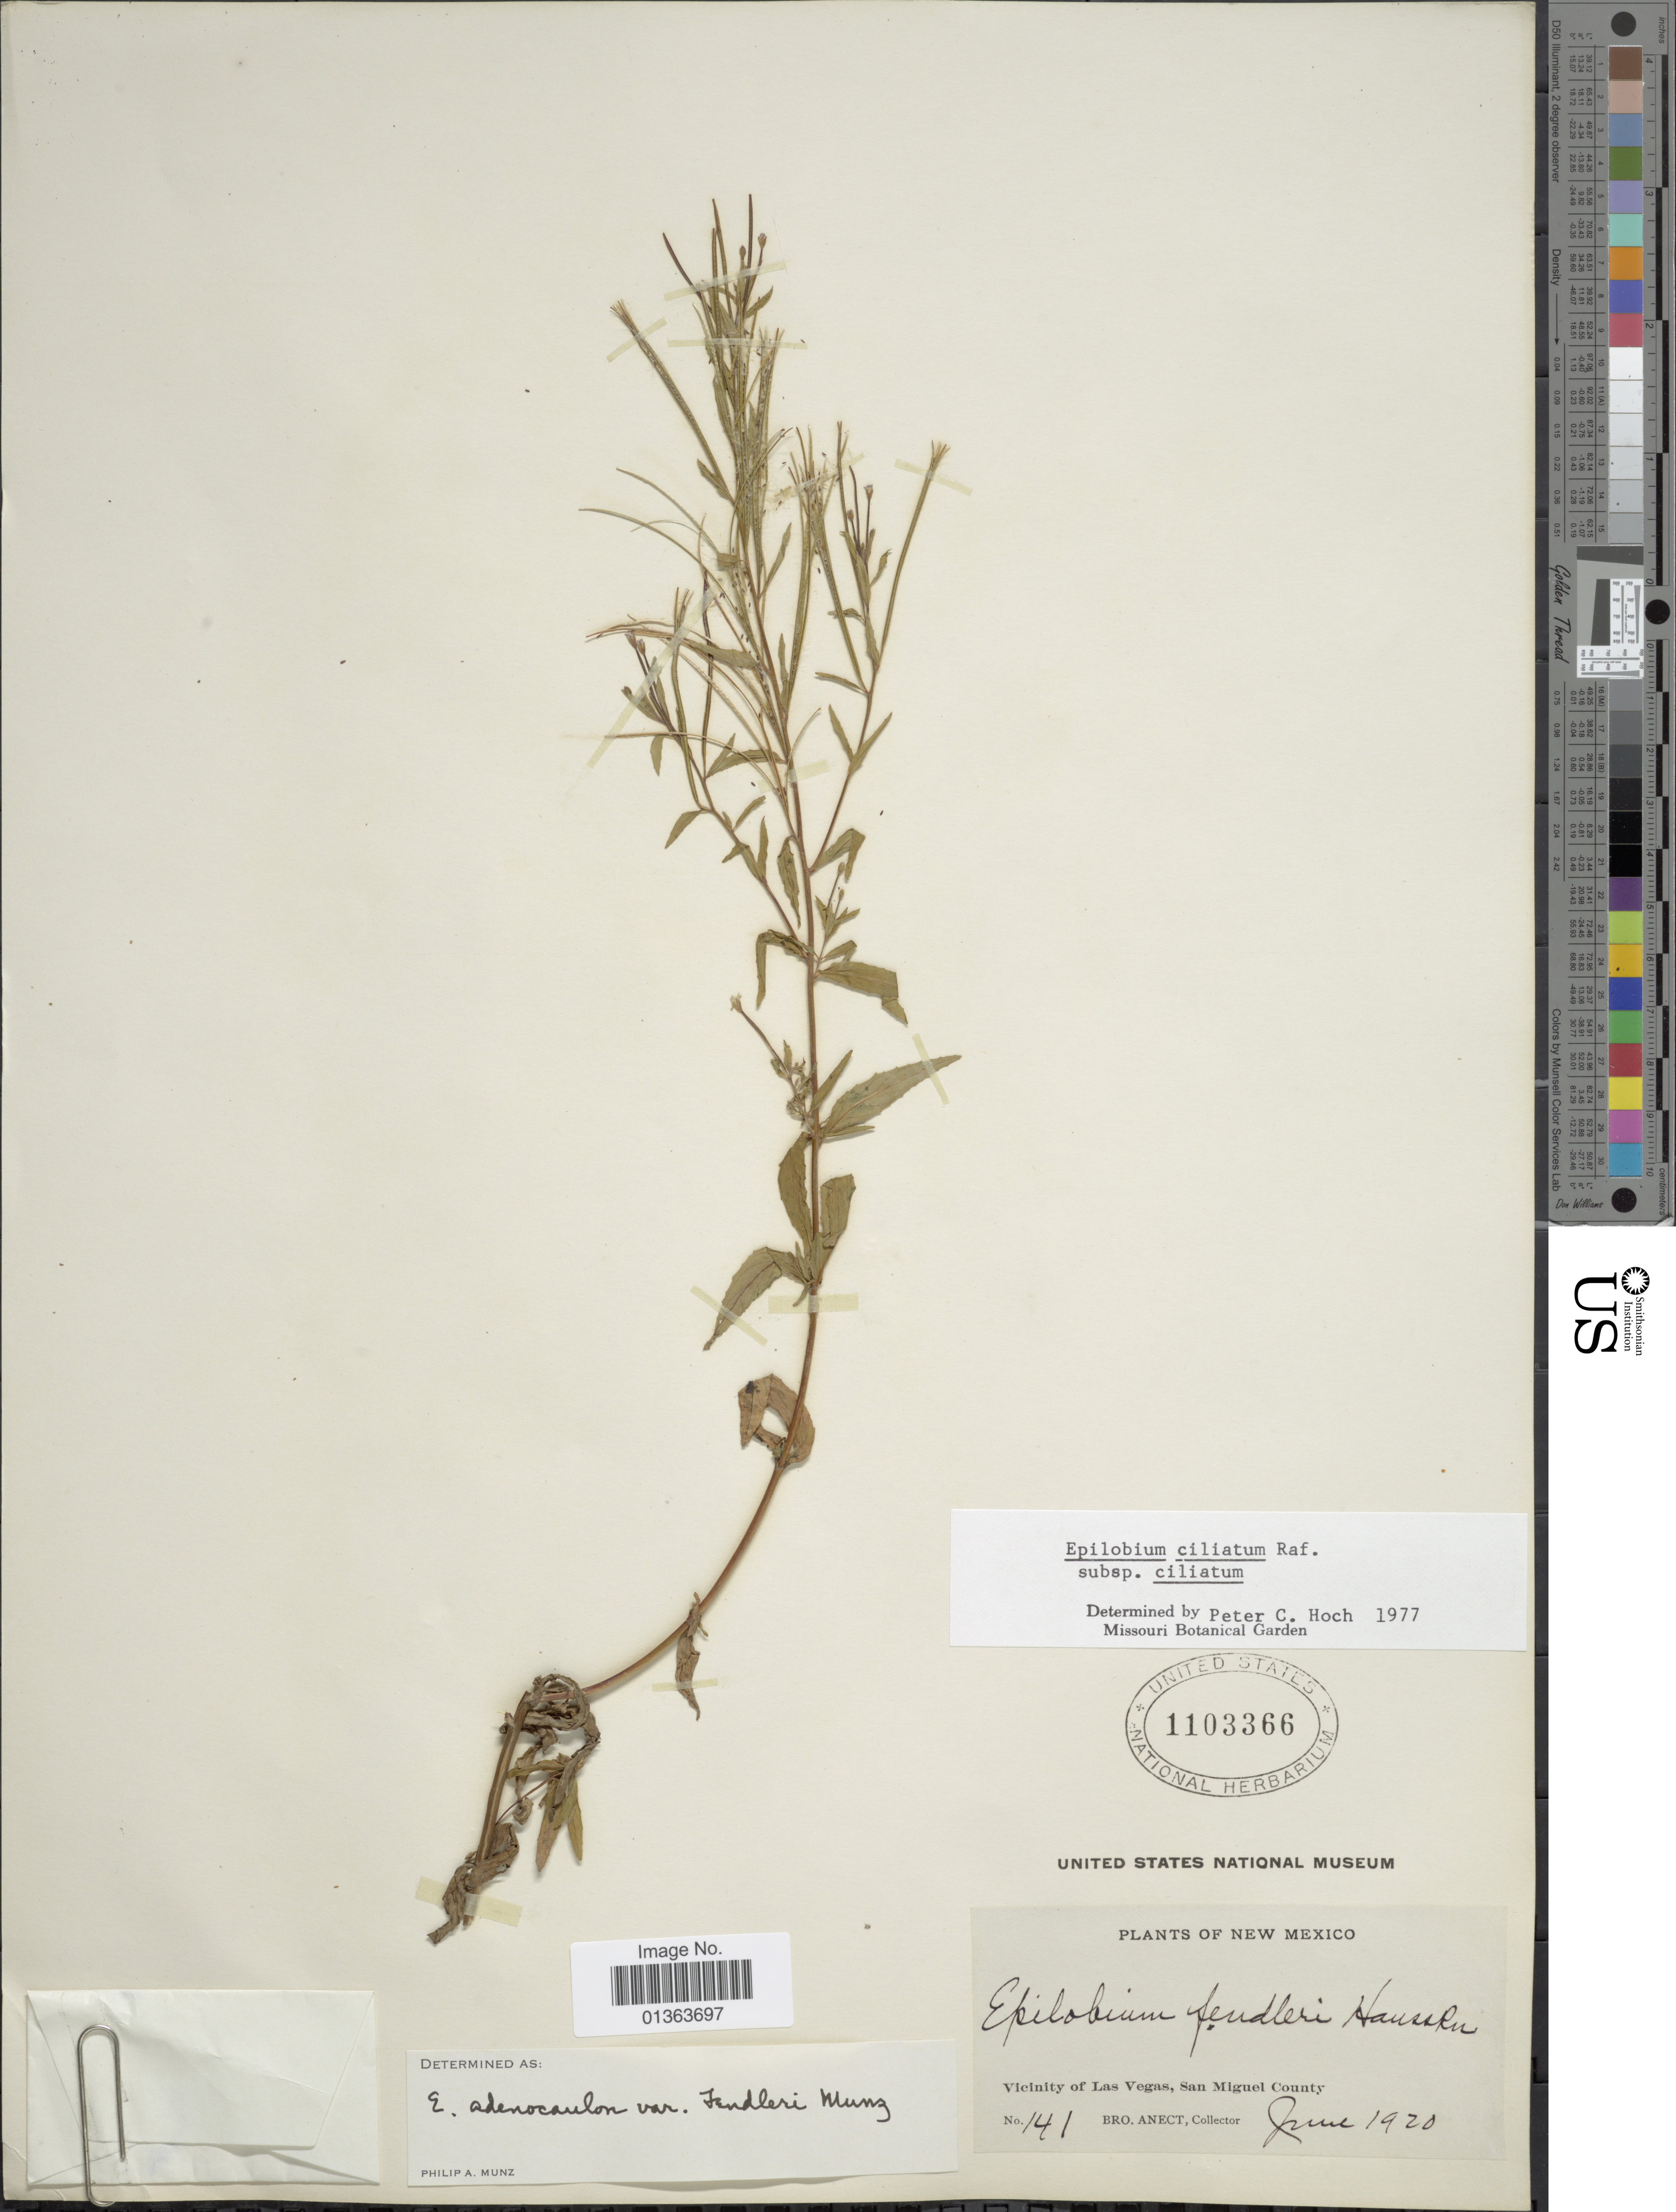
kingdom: Plantae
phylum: Tracheophyta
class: Magnoliopsida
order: Myrtales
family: Onagraceae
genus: Epilobium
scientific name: Epilobium ciliatum subsp. ciliatum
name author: Raf.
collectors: B. Anect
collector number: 141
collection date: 1920-06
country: United States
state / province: New Mexico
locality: Vicinity of Las Vegas, San Miguel County.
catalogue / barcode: US 1103366